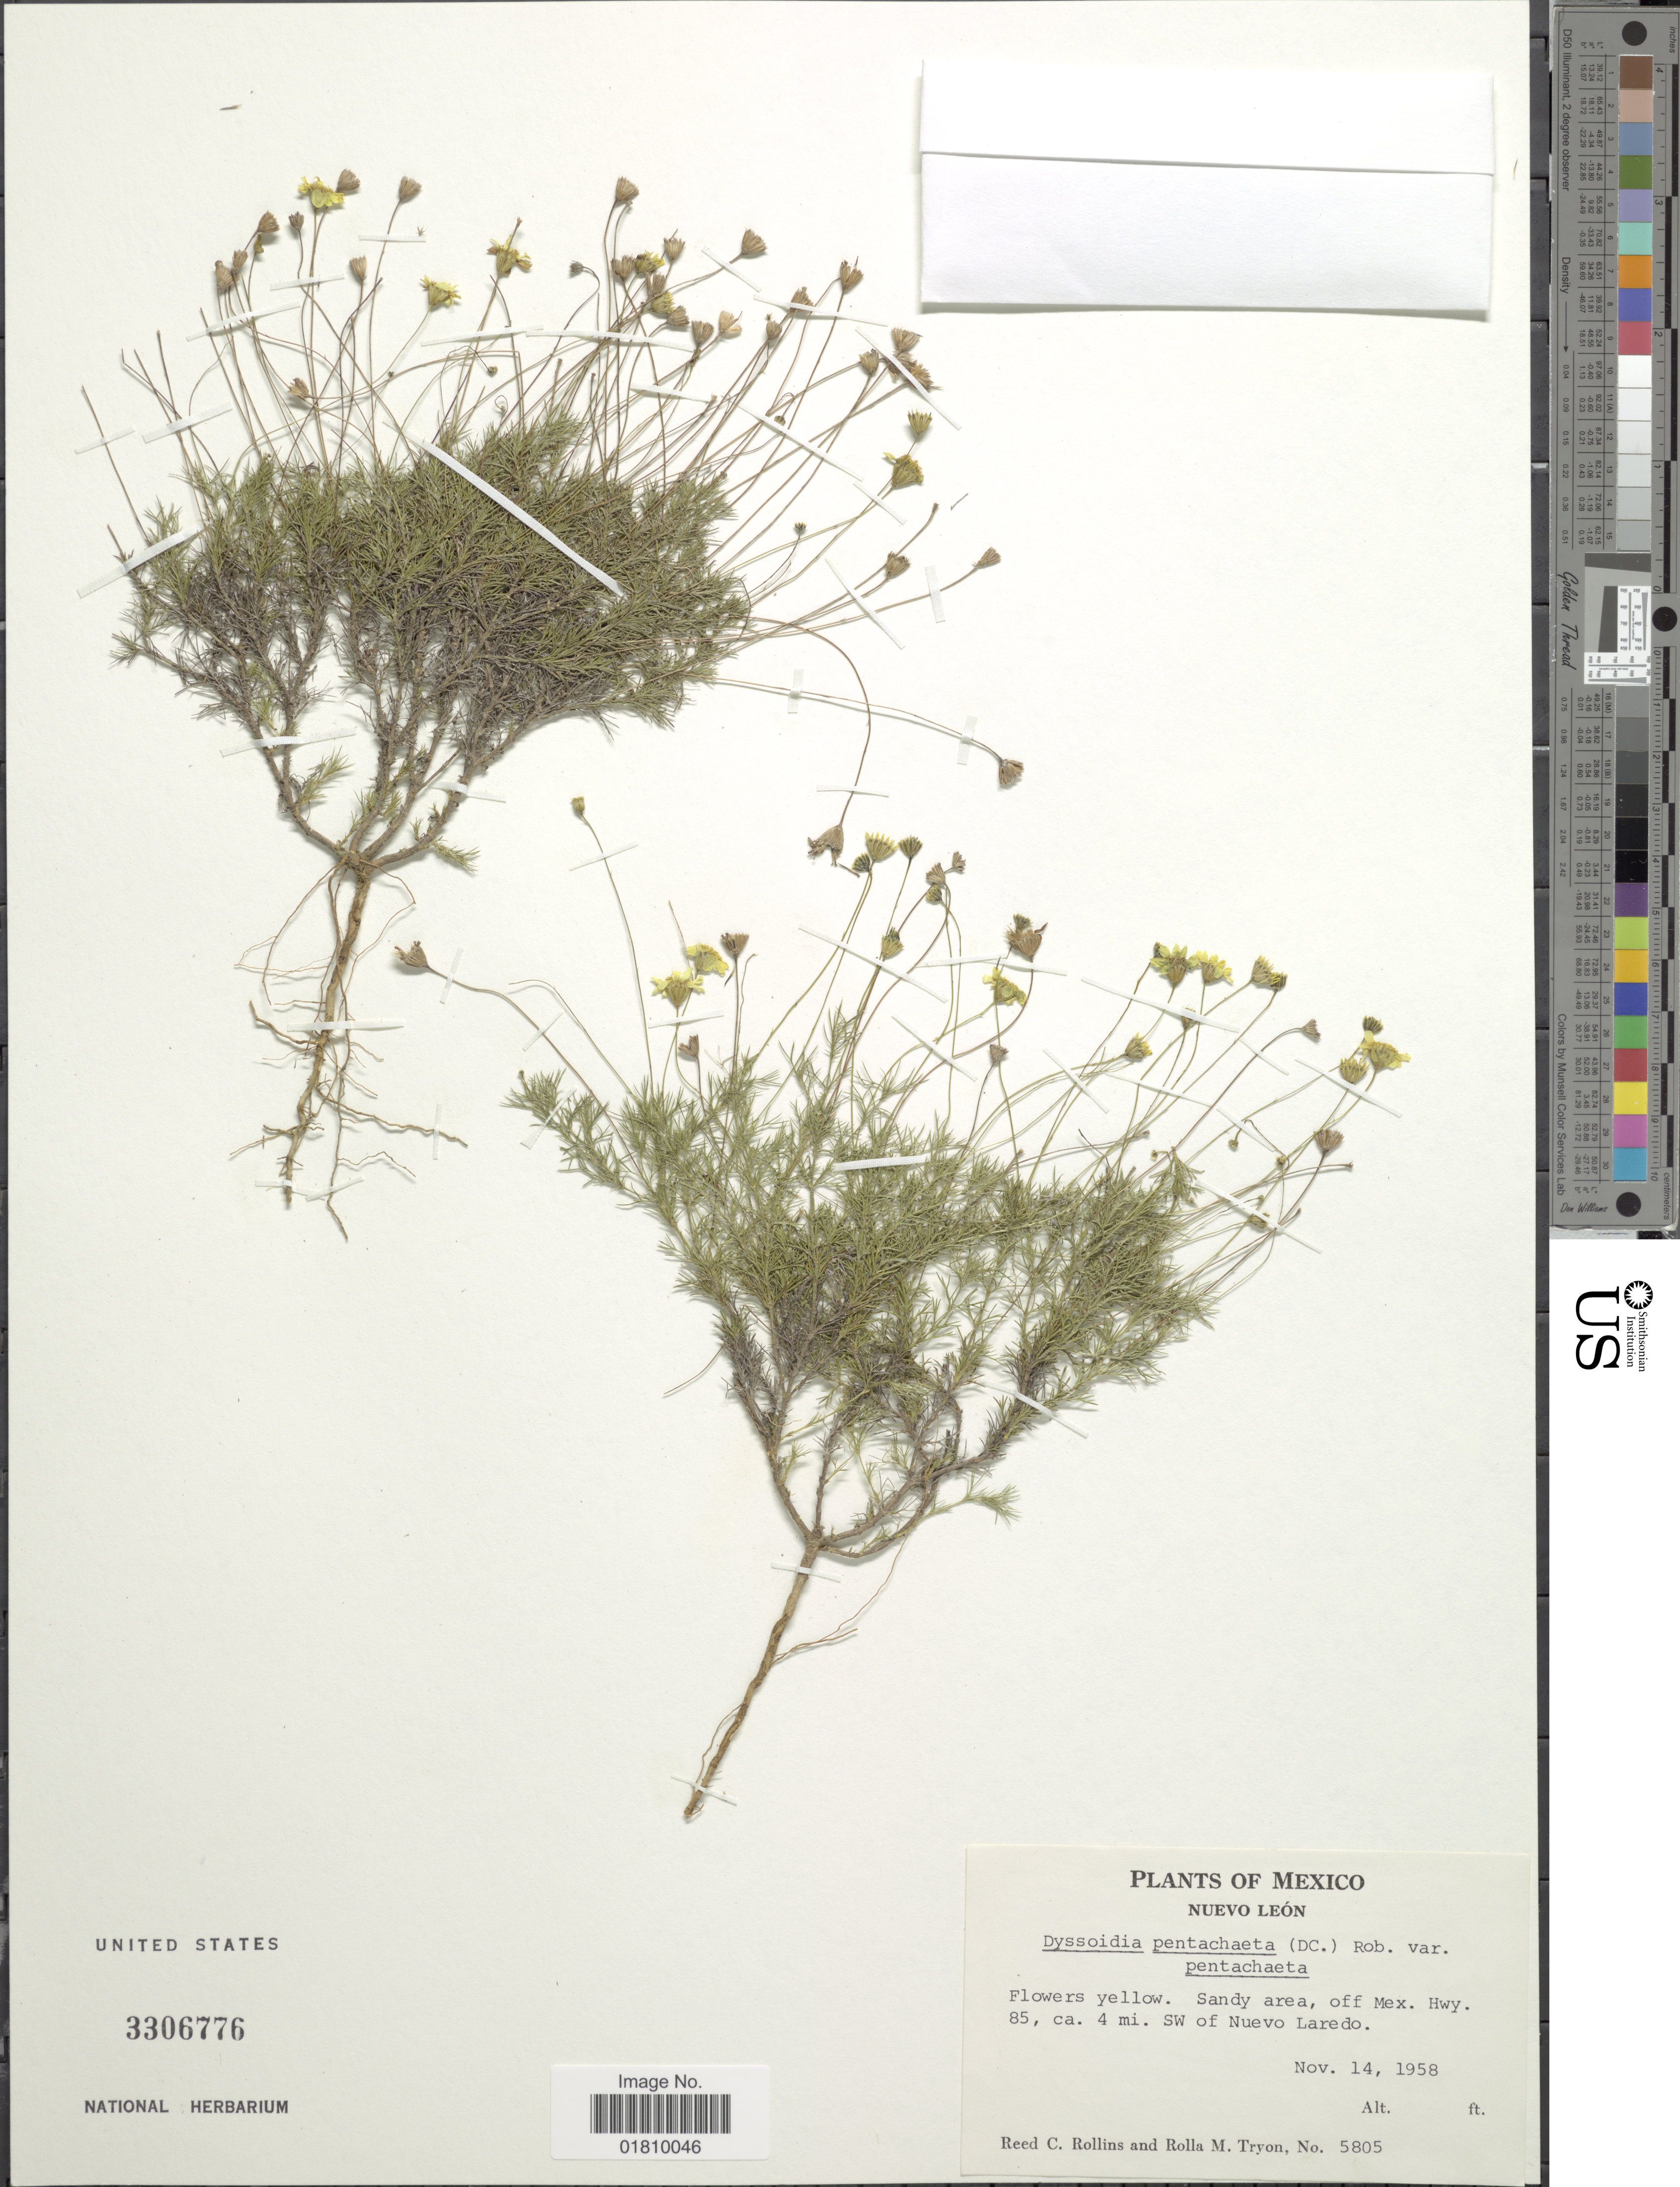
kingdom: Plantae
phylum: Tracheophyta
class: Magnoliopsida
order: Asterales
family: Asteraceae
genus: Thymophylla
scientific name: Thymophylla pentachaeta var. pentachaeta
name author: (DC.) Small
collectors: R. C. Rollins & R. M. Tryon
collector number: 5805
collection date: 1958-11-14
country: Mexico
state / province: Nuevo León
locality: Sandy area, off Mex. Hwy. 85, ca. 4 mi. SW of Nuevo Laredo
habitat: sandy area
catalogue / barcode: US 3306776